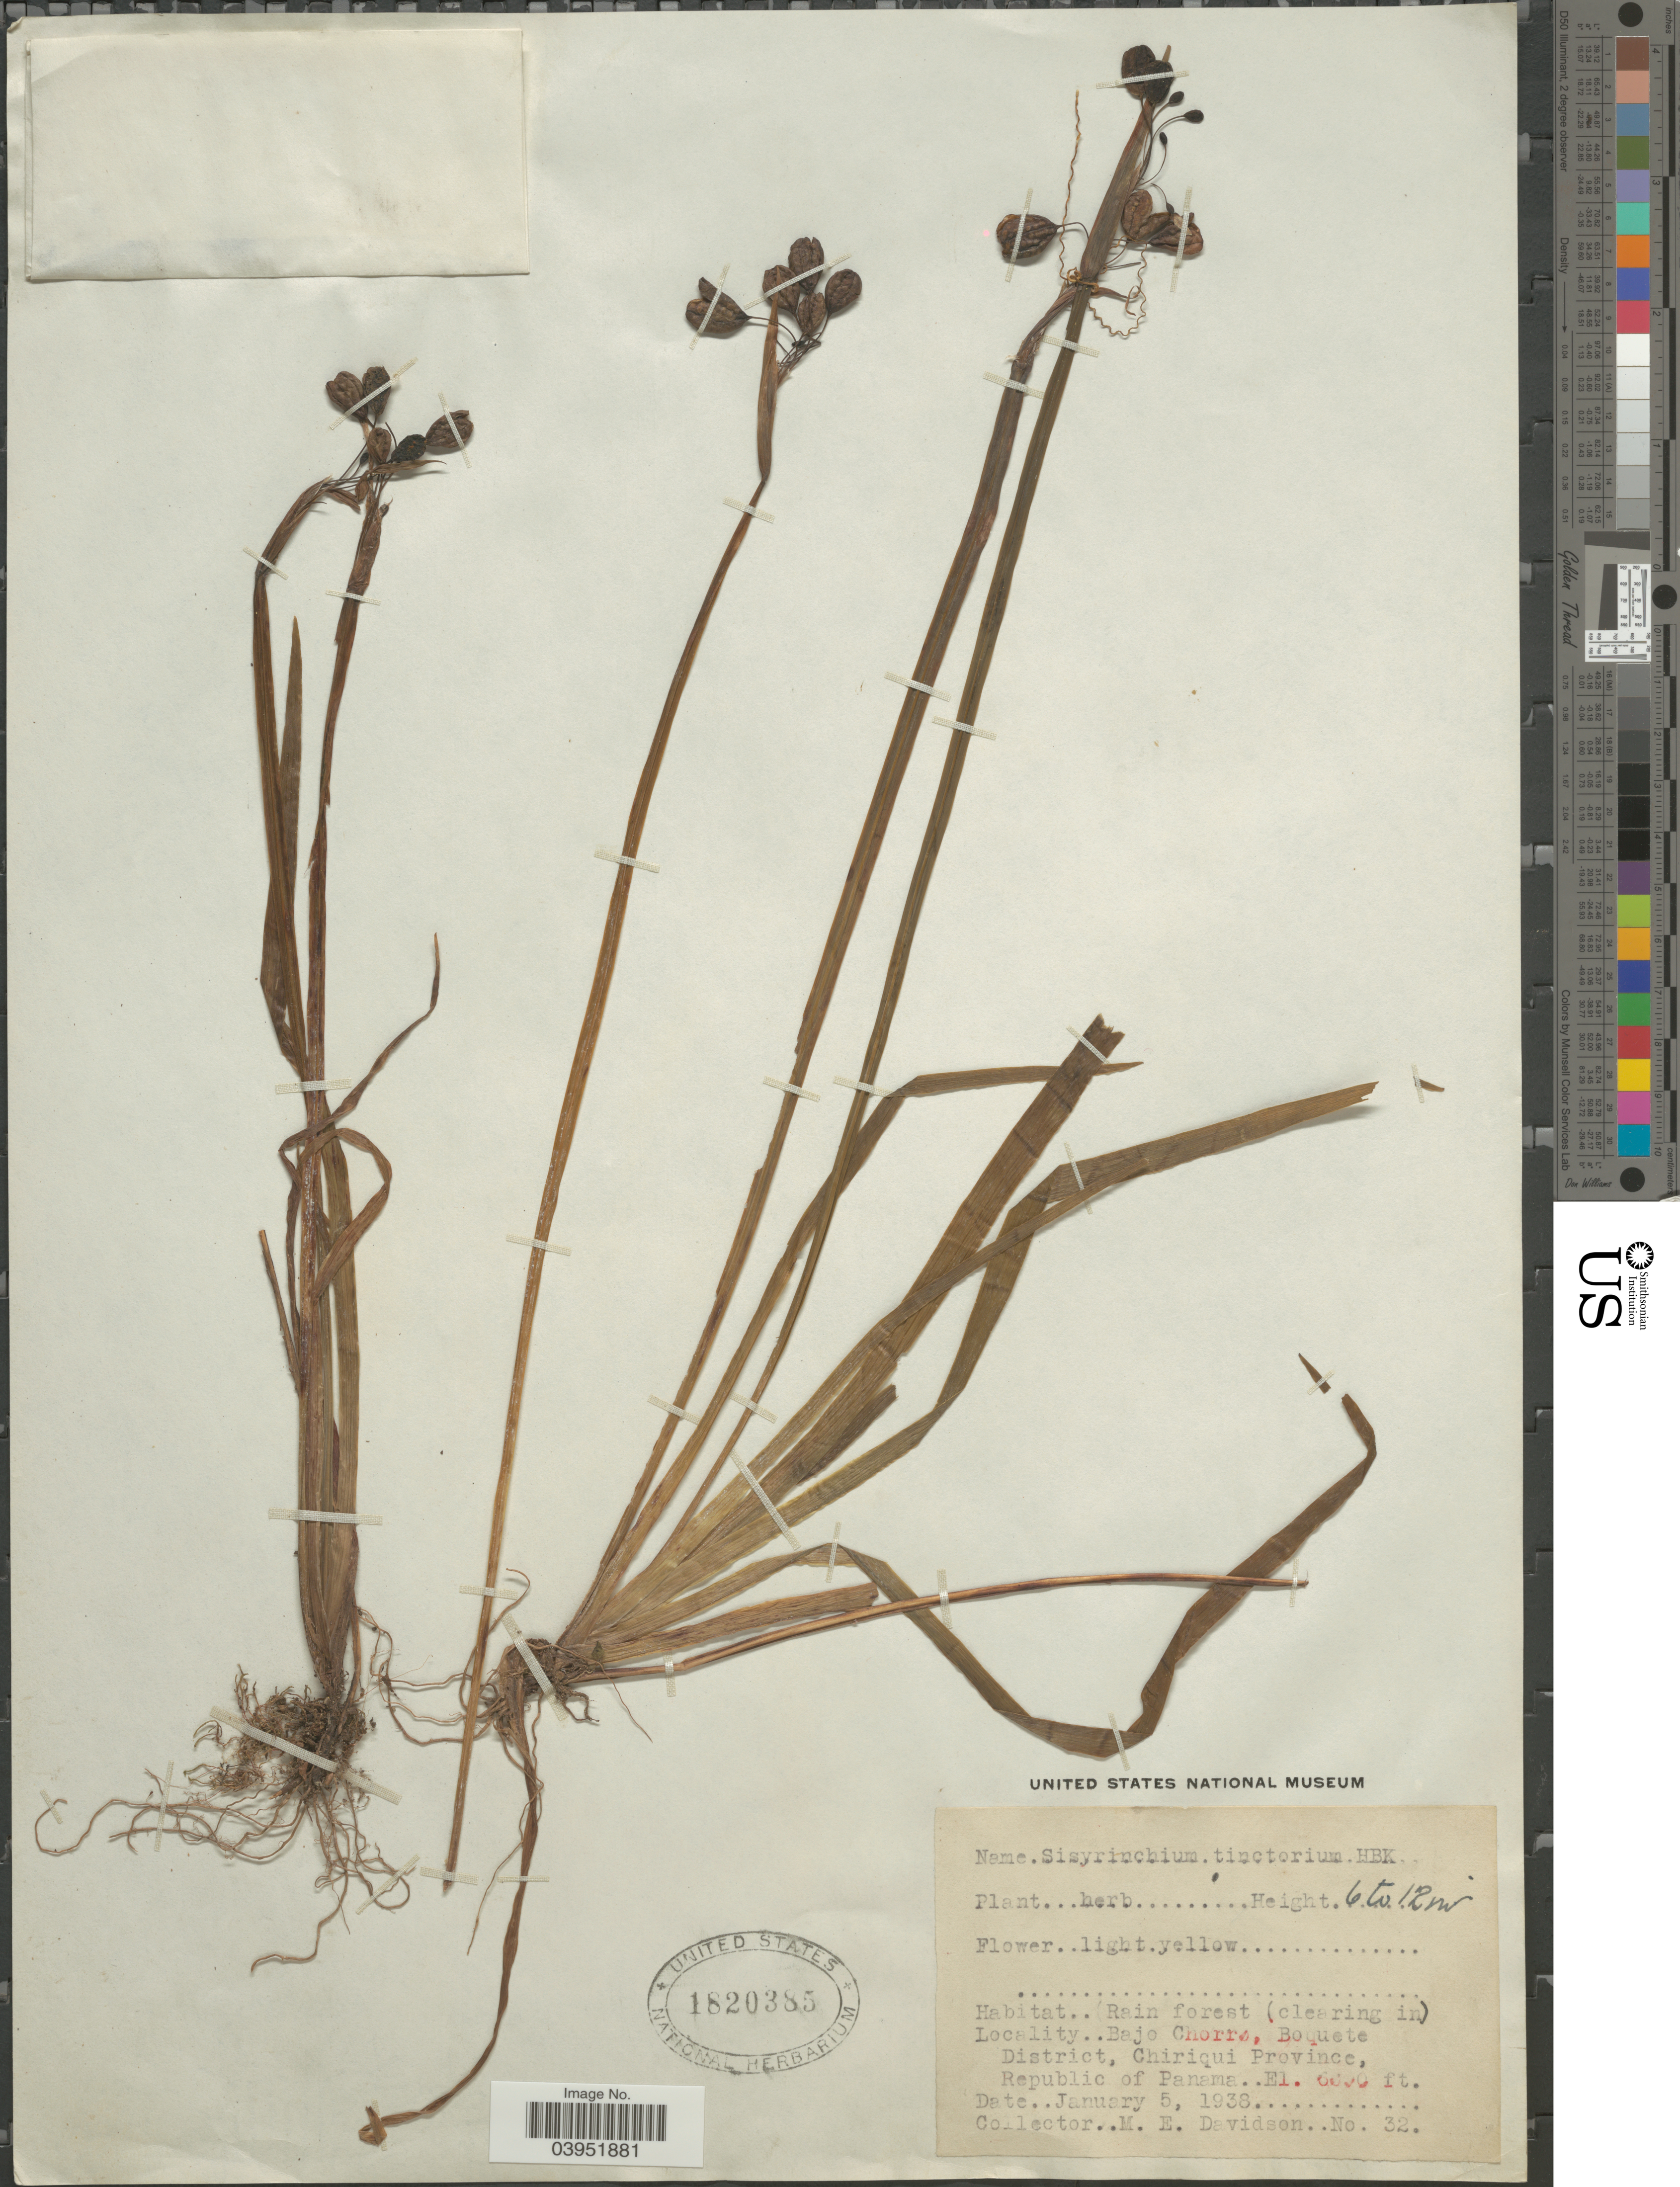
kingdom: Plantae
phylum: Tracheophyta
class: Liliopsida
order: Asparagales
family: Iridaceae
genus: Sisyrinchium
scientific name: Sisyrinchium tinctorium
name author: Kunth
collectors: M. E. Davidson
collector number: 32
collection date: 1938-01-05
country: Panama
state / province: Chiriqui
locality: Bajo Chorro, Boquete District, Republic of Panama.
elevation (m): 1829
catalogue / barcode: US 1820385